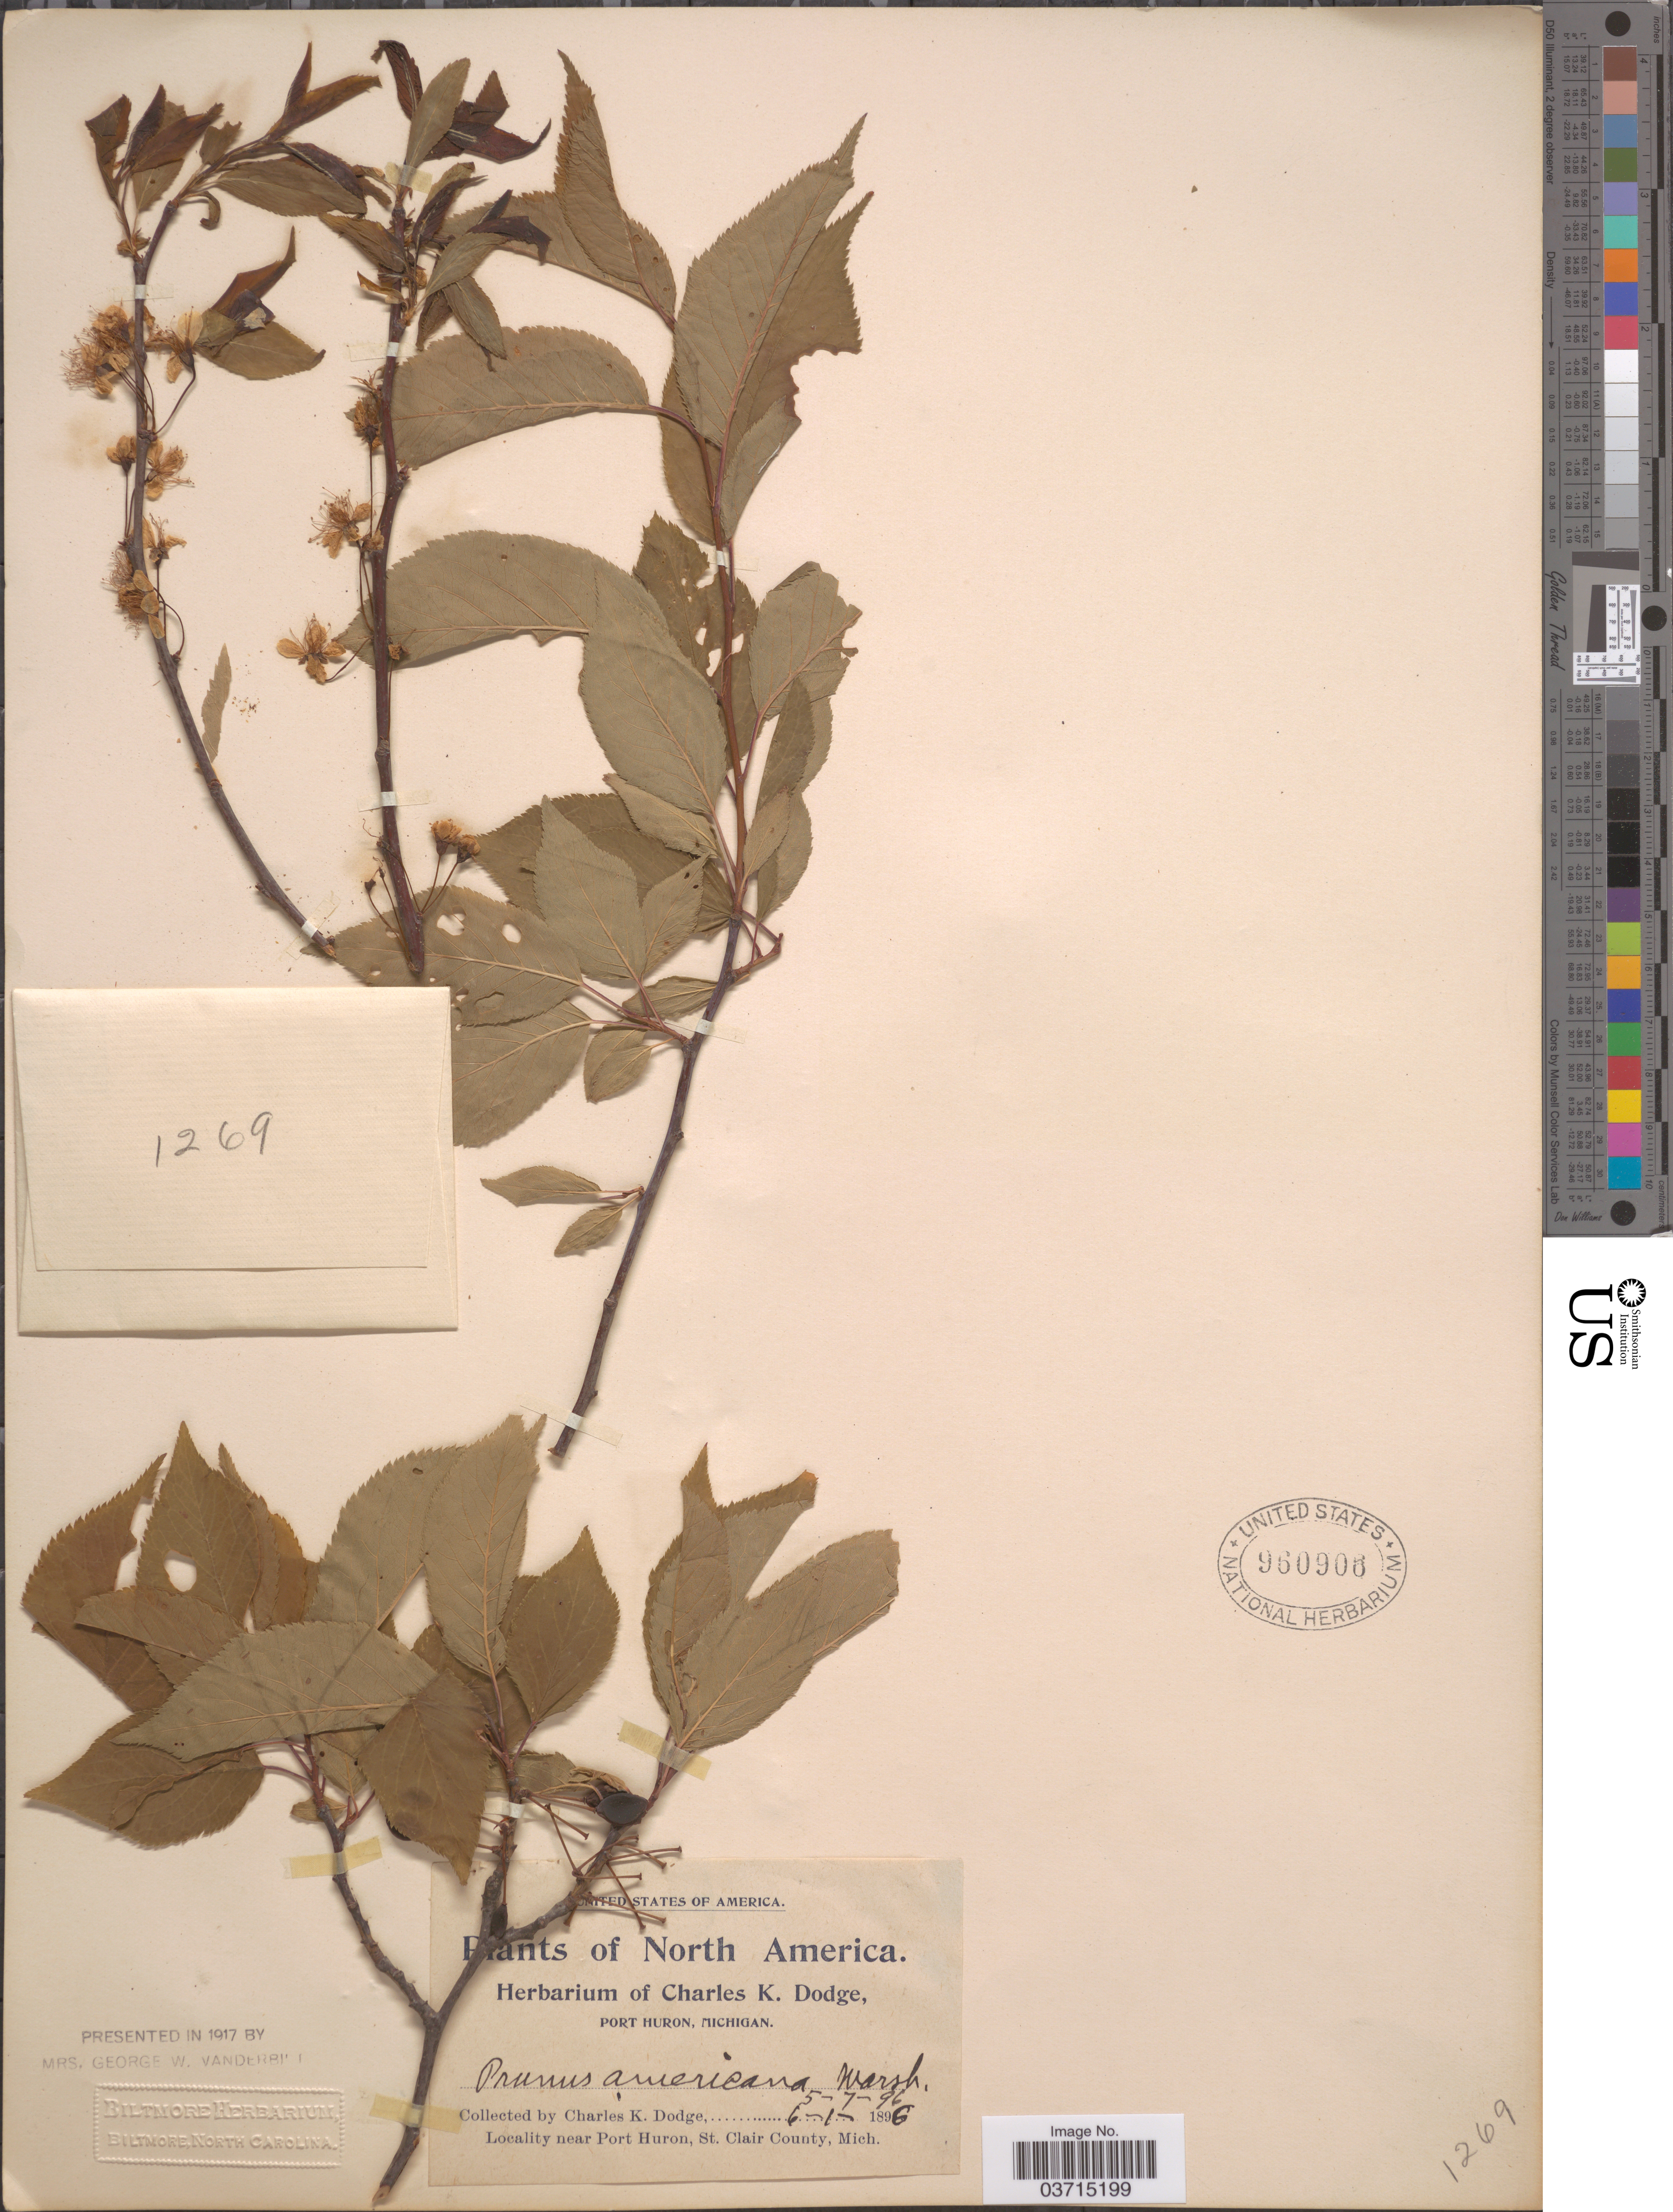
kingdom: Plantae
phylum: Tracheophyta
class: Magnoliopsida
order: Rosales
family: Rosaceae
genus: Prunus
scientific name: Prunus americana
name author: Marshall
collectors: C. K. Dodge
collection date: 1896-01-06/1896-07-05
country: United States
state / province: Michigan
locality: Near Port Huron, St. Clair County.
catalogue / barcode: US 960906